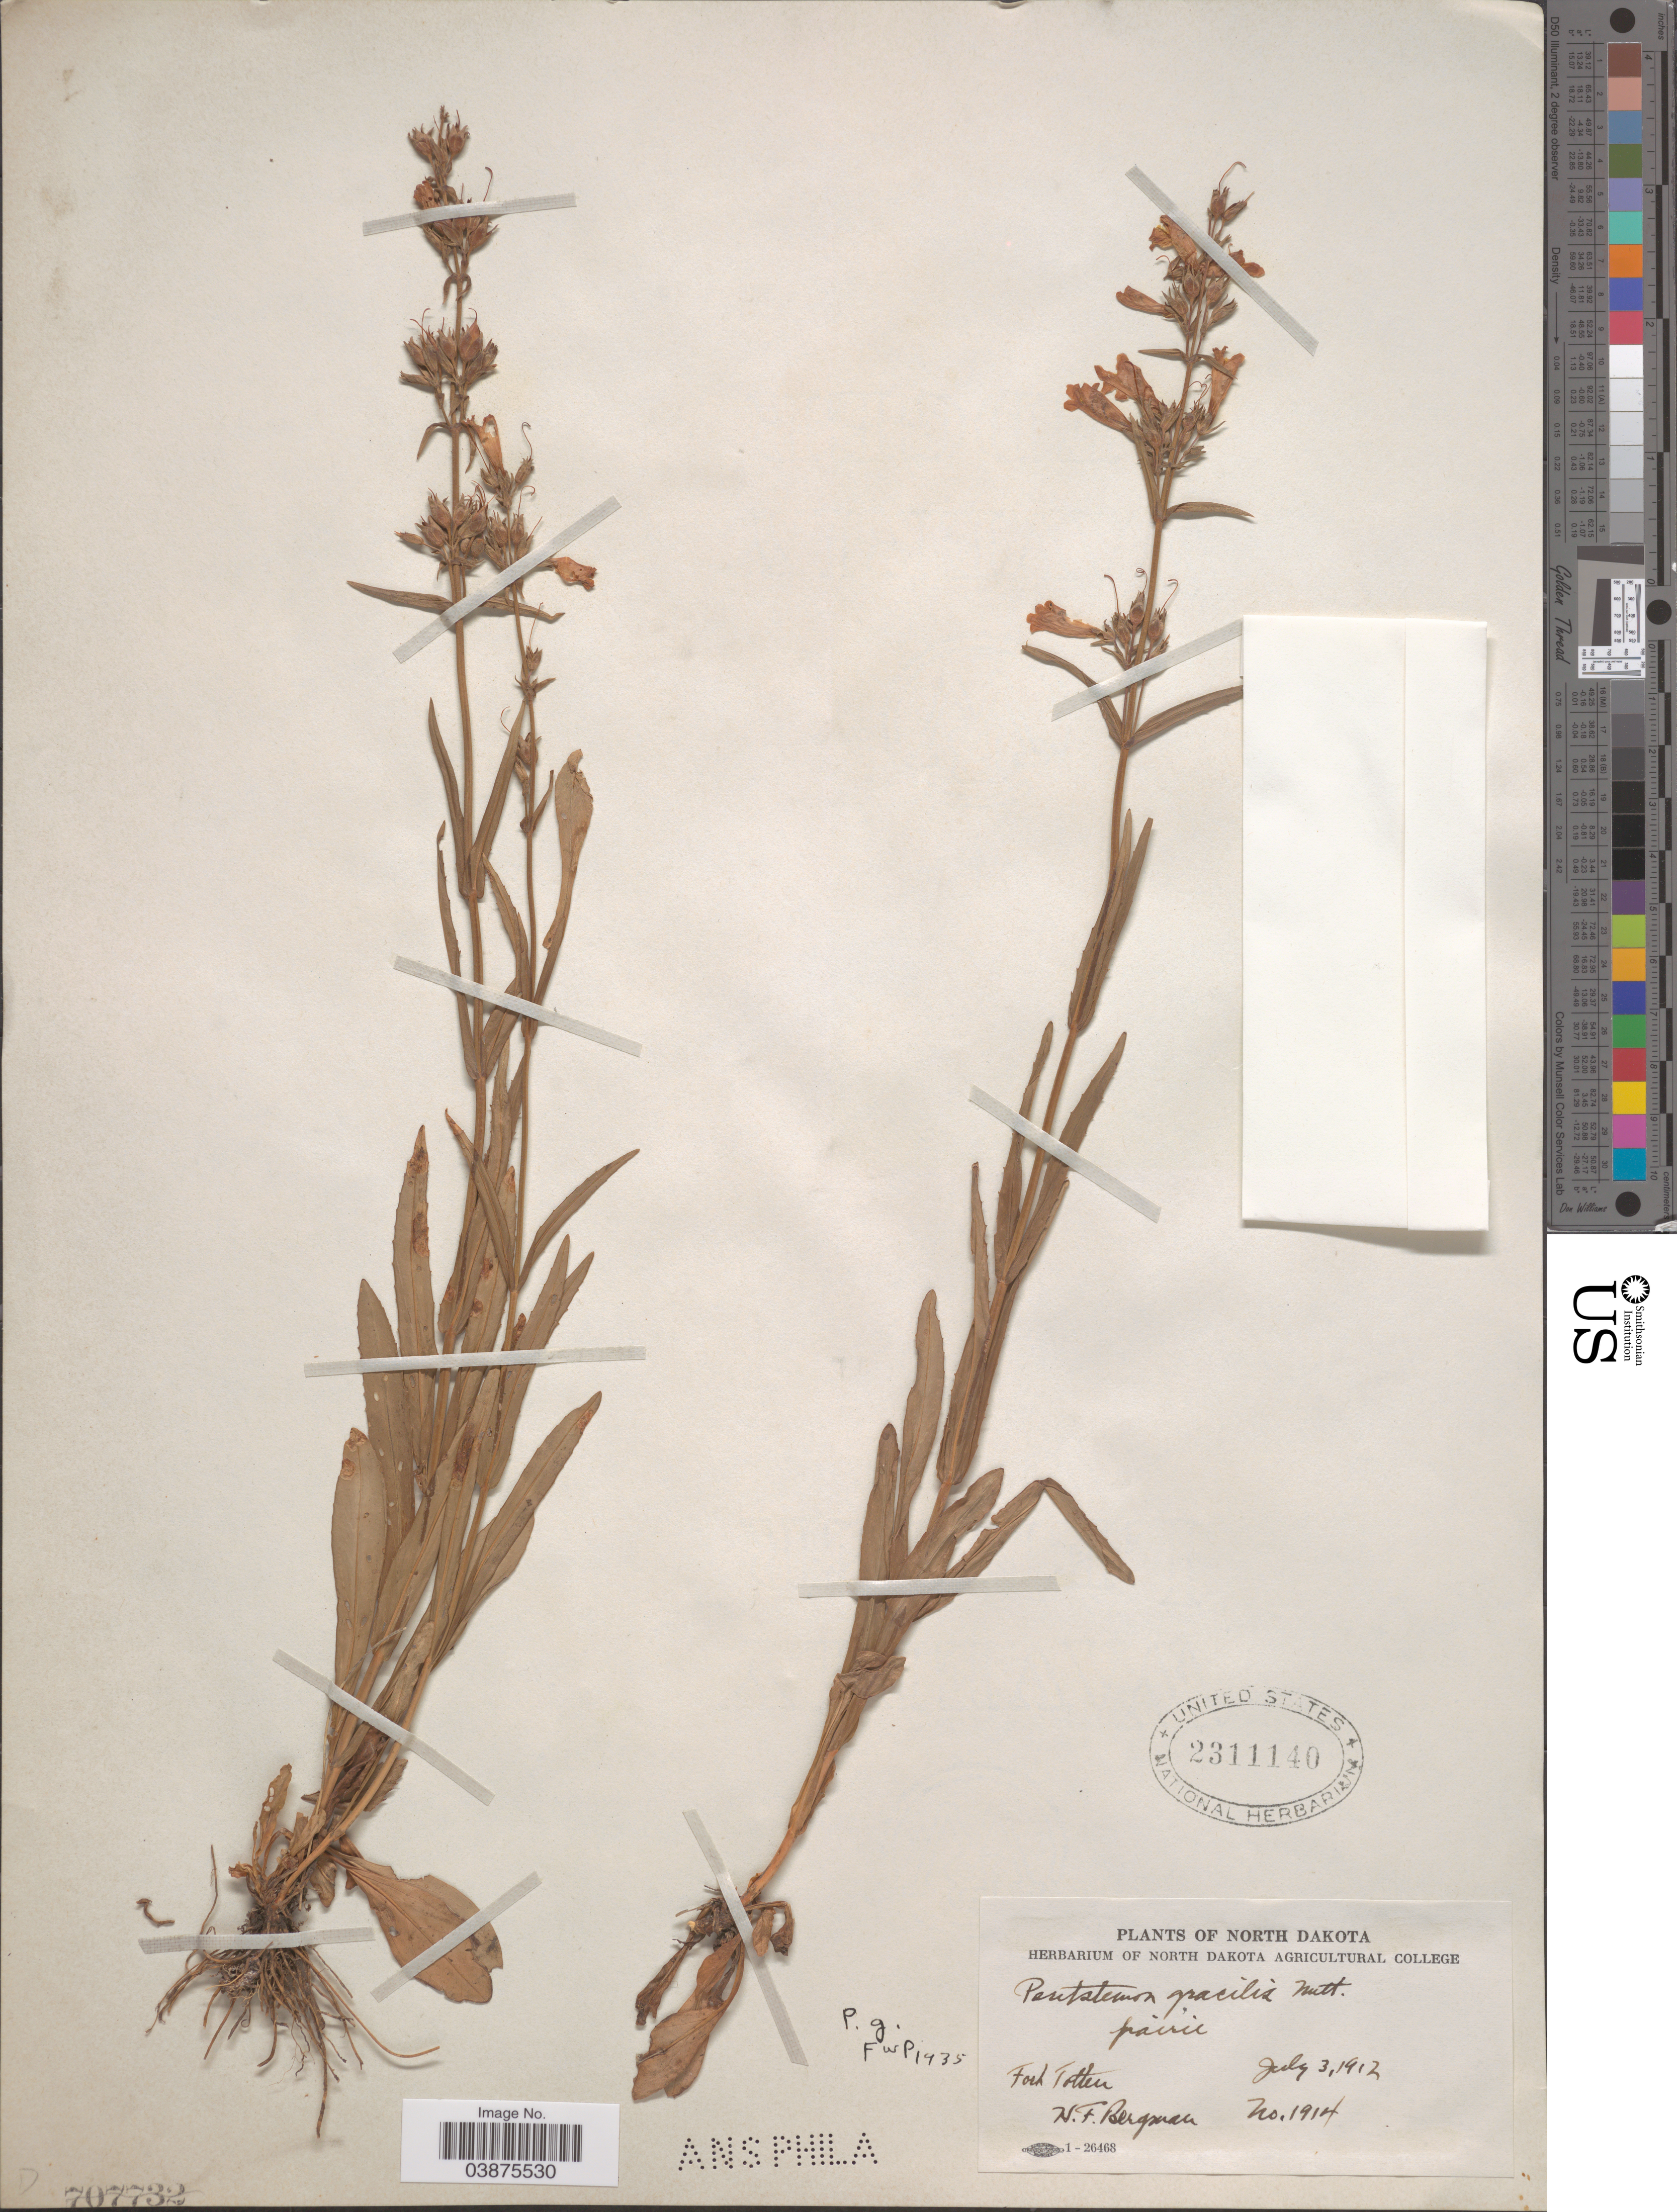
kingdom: Plantae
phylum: Tracheophyta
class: Magnoliopsida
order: Lamiales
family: Plantaginaceae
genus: Penstemon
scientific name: Penstemon gracilis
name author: Nutt.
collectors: H. Bergman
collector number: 1914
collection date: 1912-07-03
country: United States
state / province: North Dakota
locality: Fort Totlen.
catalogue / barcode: US 2311140